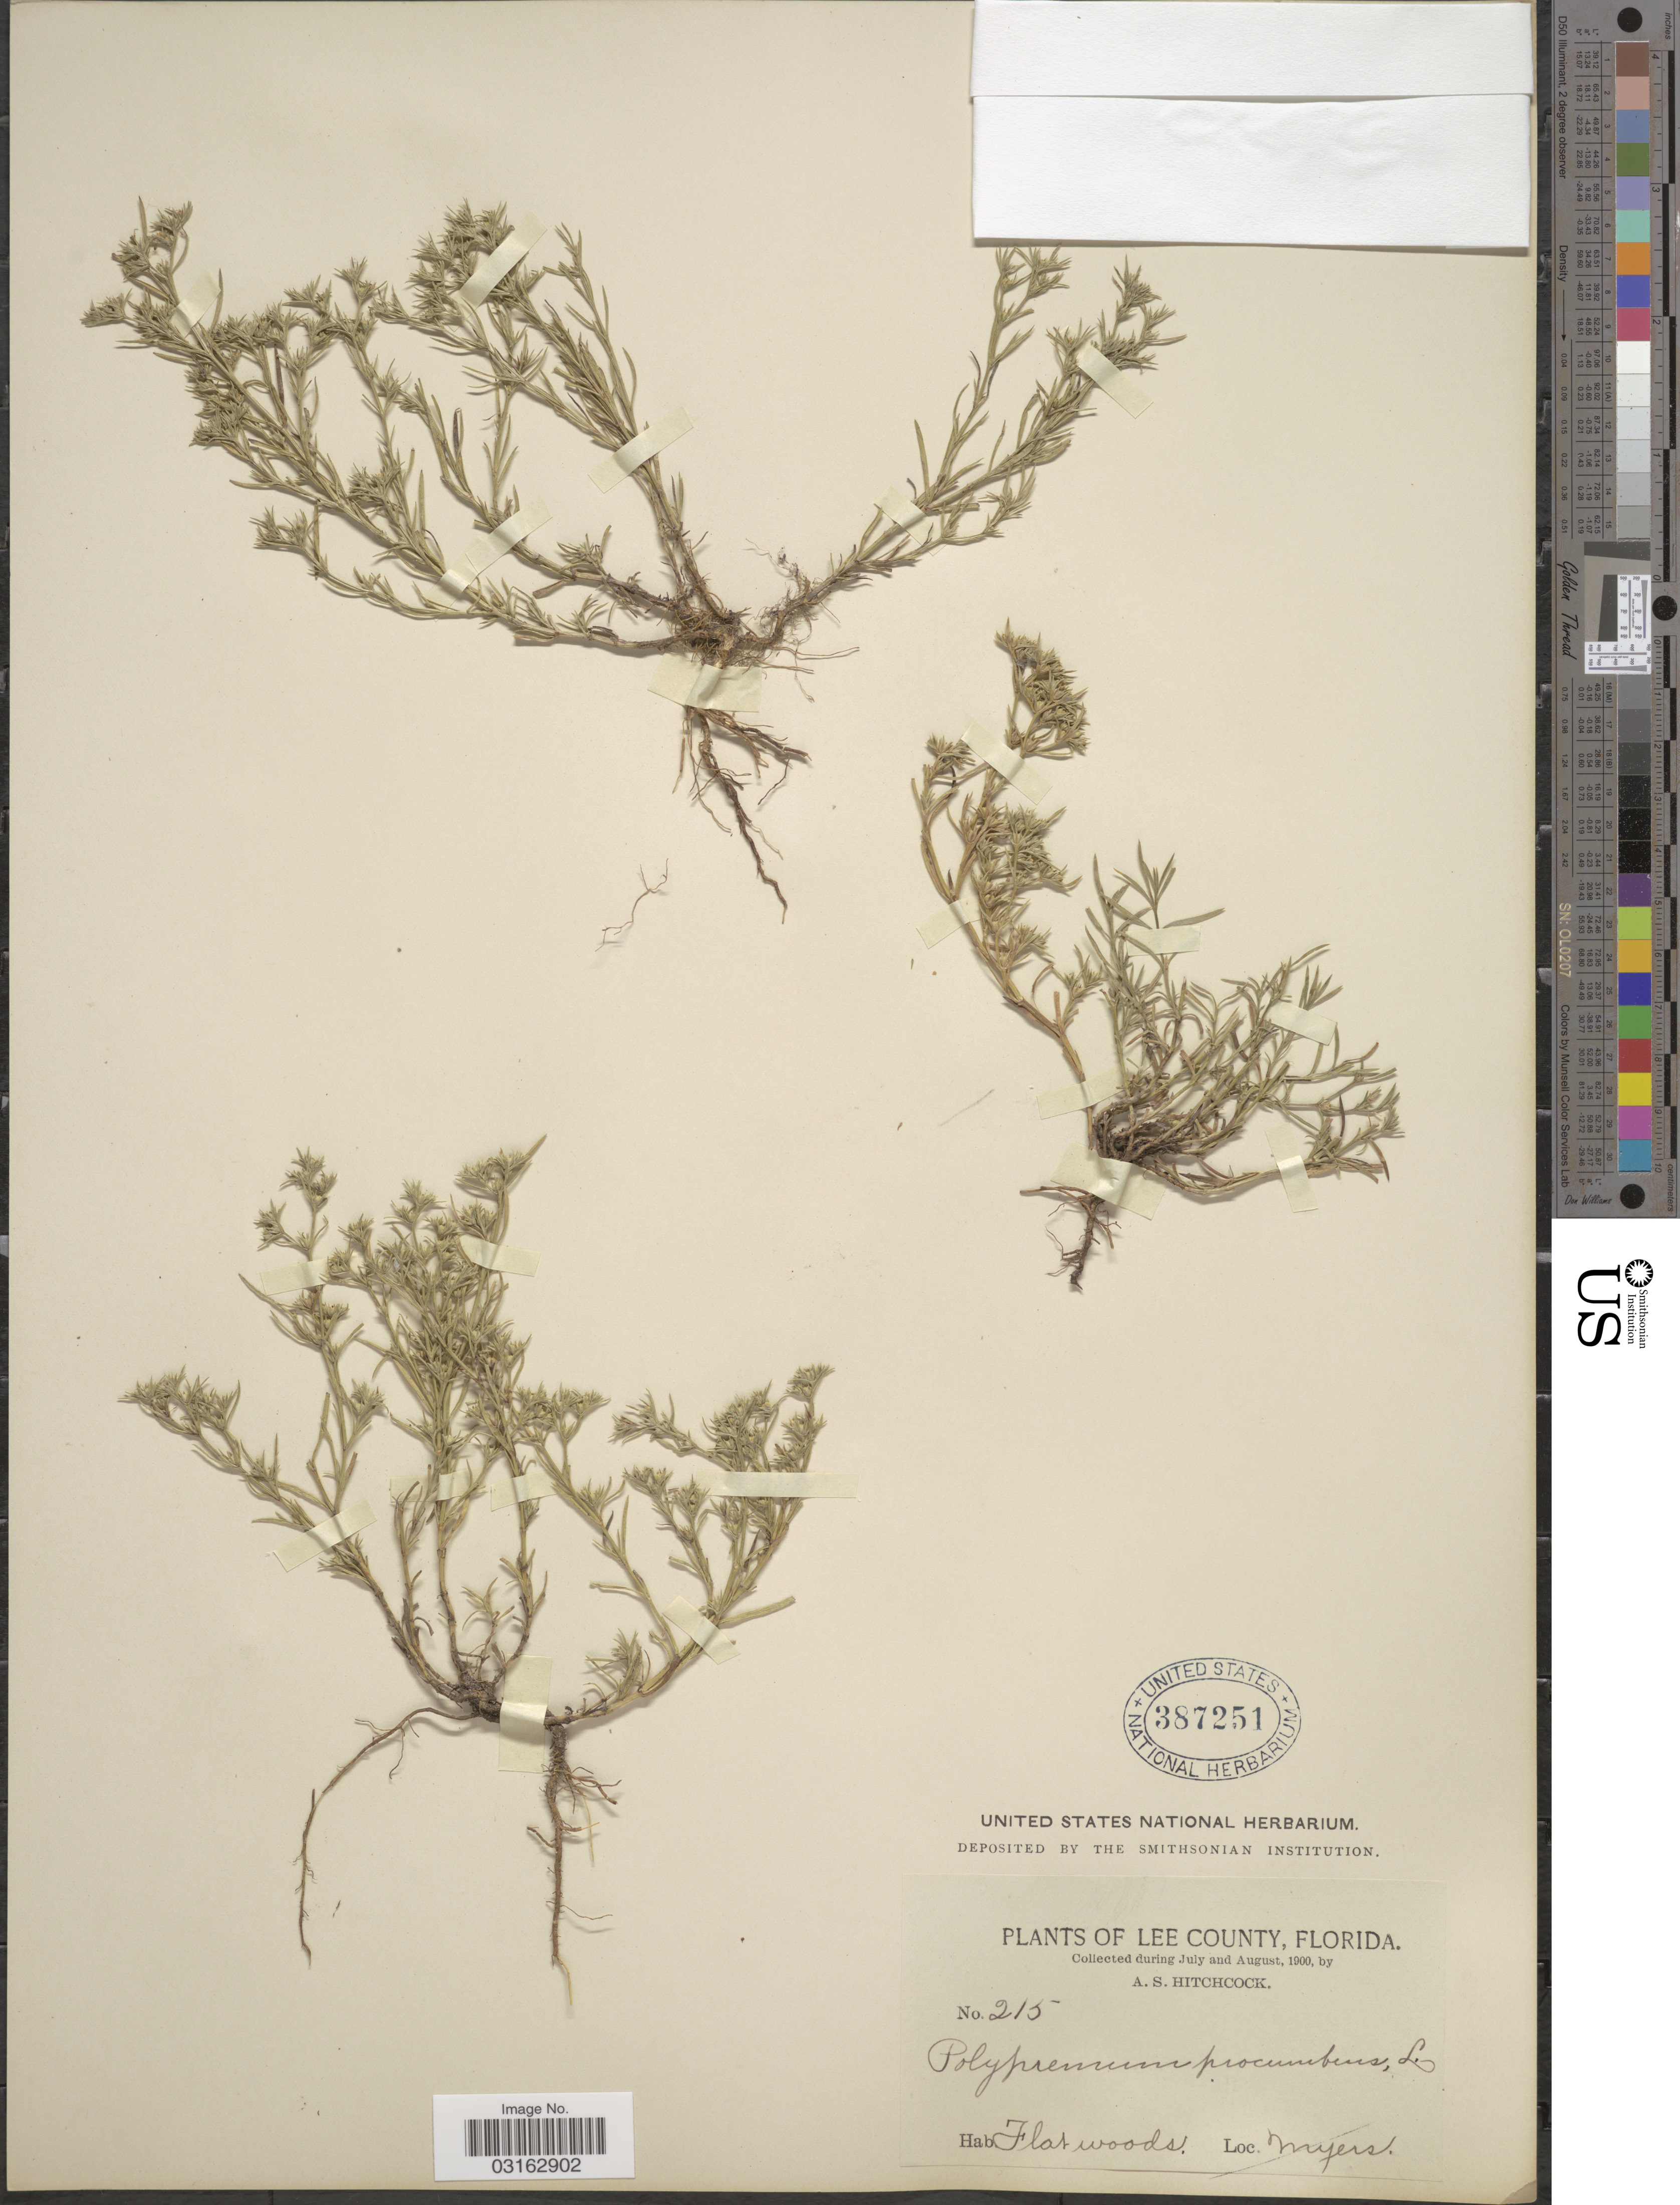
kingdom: Plantae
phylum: Tracheophyta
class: Magnoliopsida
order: Lamiales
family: Tetrachondraceae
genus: Polypremum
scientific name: Polypremum procumbens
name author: L.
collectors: A. S. Hitchcock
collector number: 215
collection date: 1900-07/1900-08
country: United States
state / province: Florida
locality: Lee County, Myers.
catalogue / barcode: US 387251